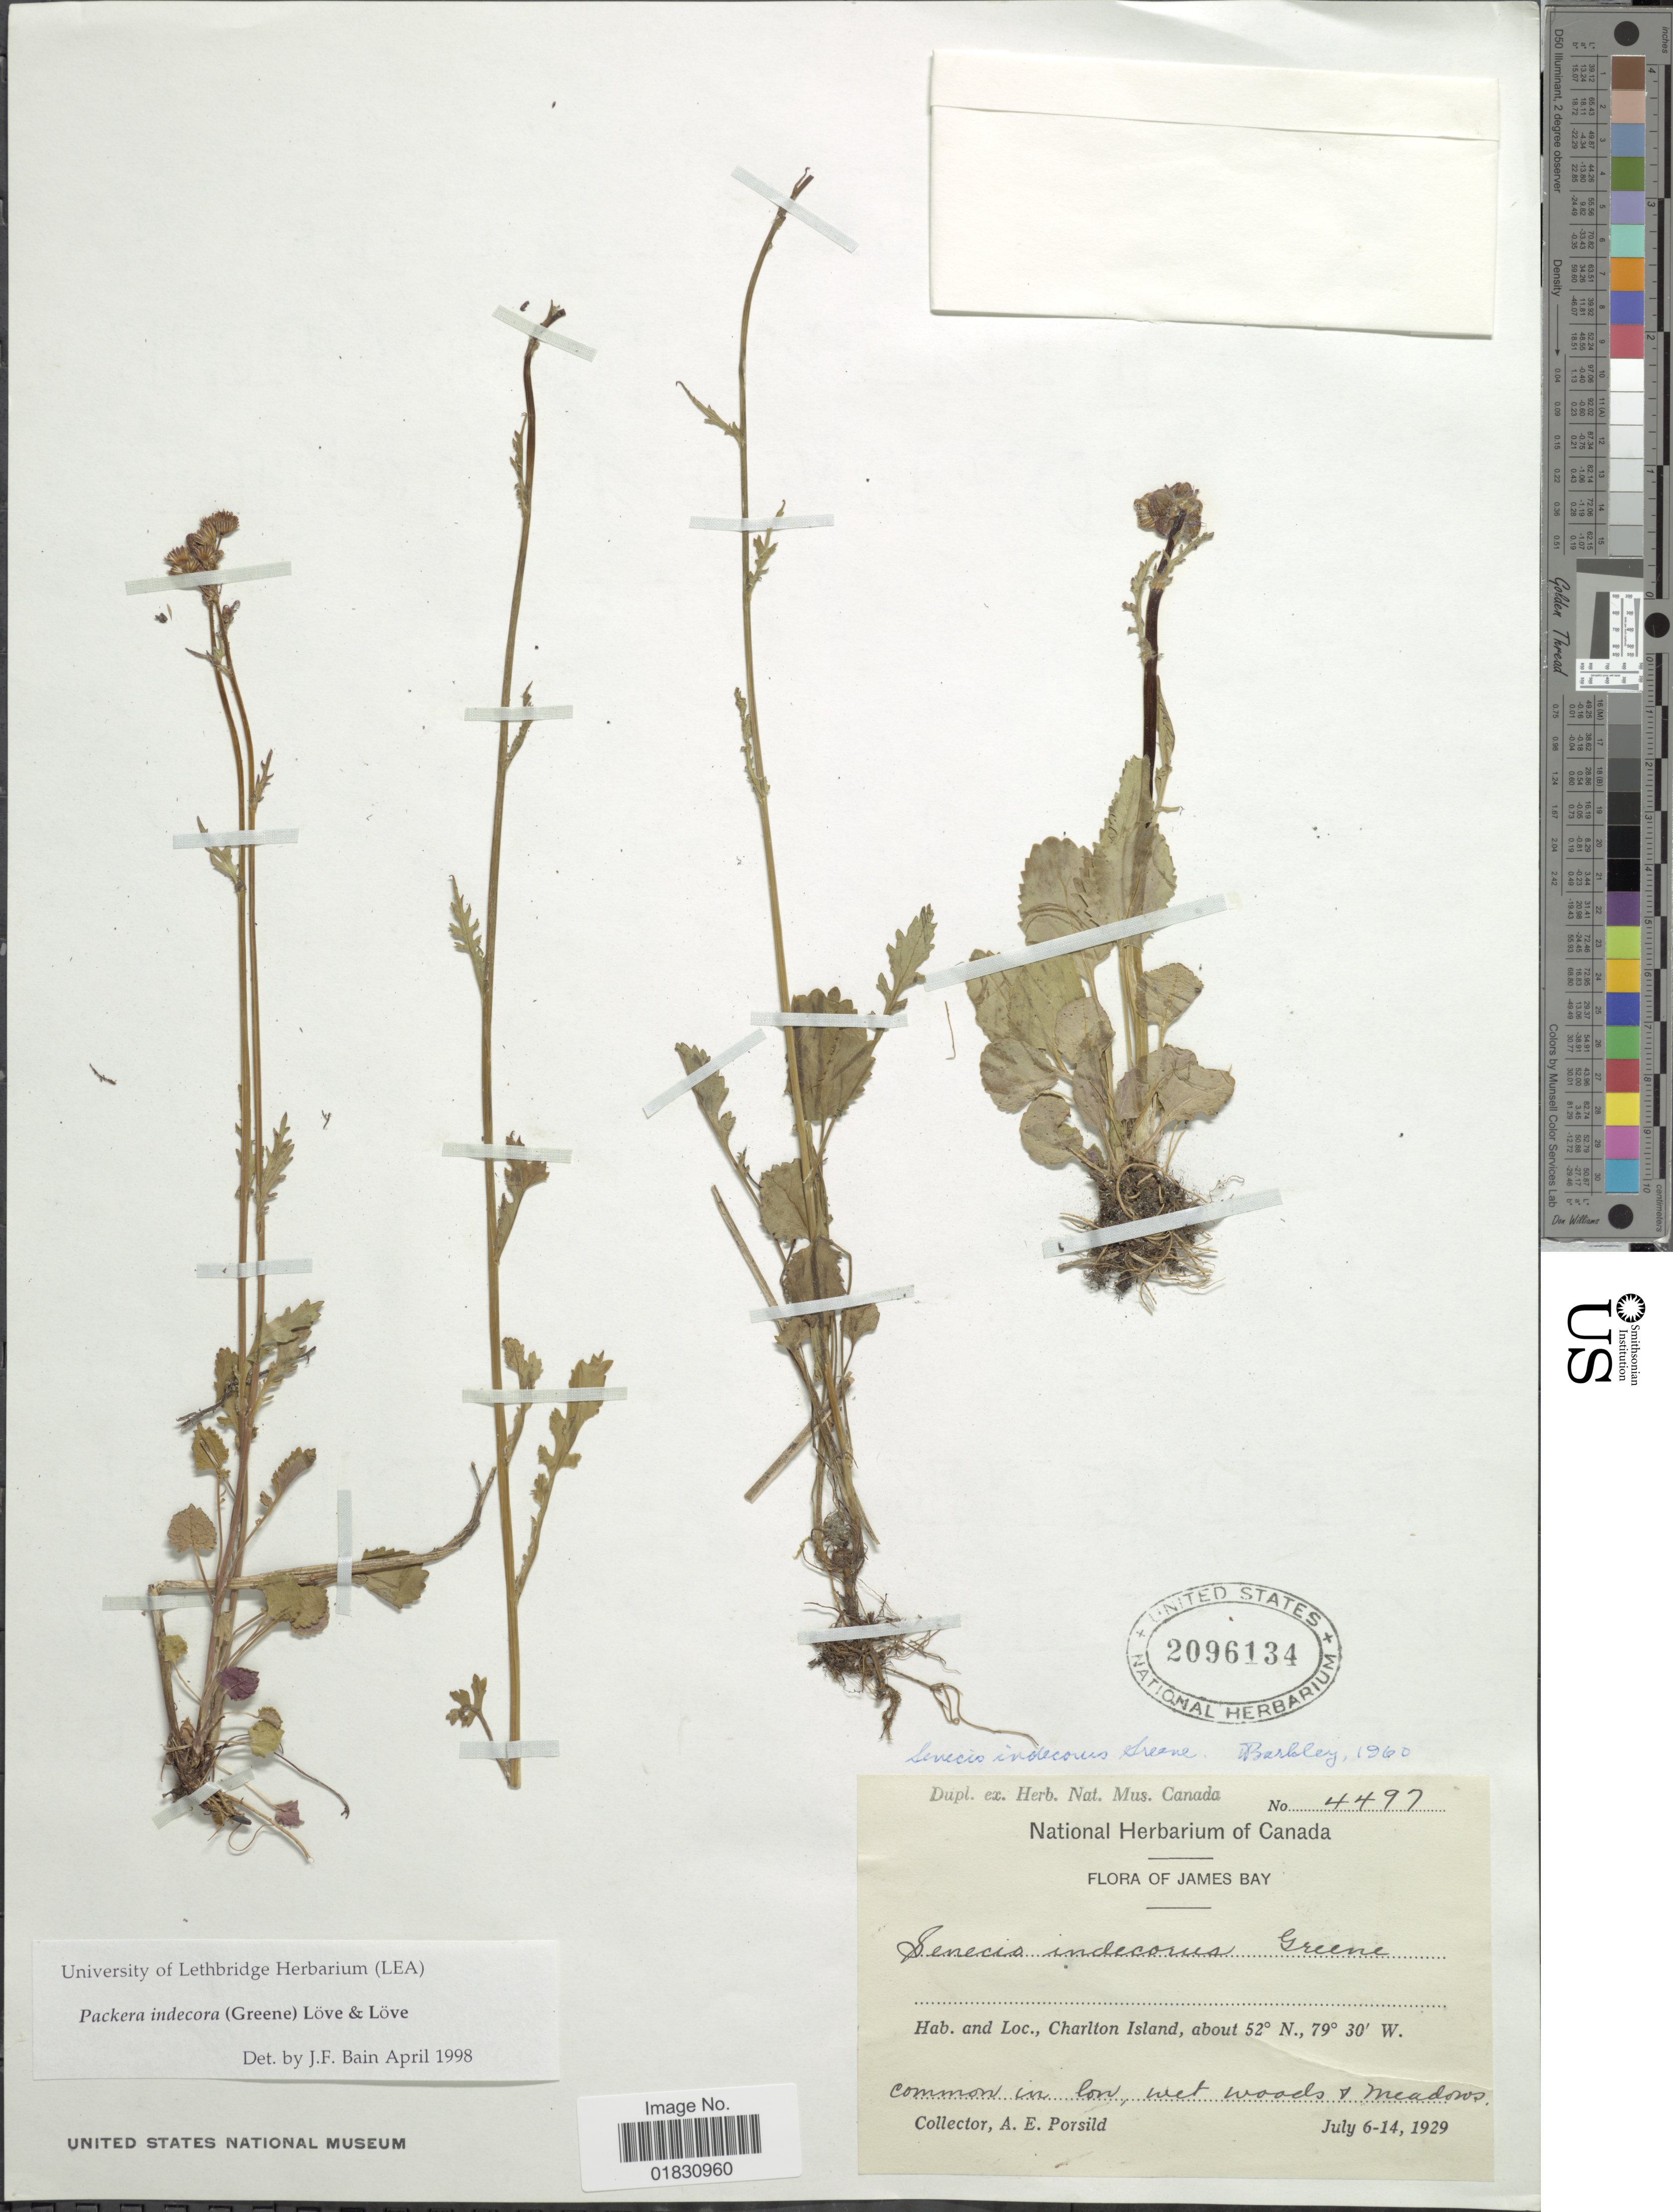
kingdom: Plantae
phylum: Tracheophyta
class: Magnoliopsida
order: Asterales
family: Asteraceae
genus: Packera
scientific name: Packera indecora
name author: (Greene) Á. Löve & D. Löve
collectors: A. E. Porsild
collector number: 4497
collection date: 1929-07-06/1929-07-14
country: Canada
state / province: Nunavut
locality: James Bay, Charlton Island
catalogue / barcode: US 2096134